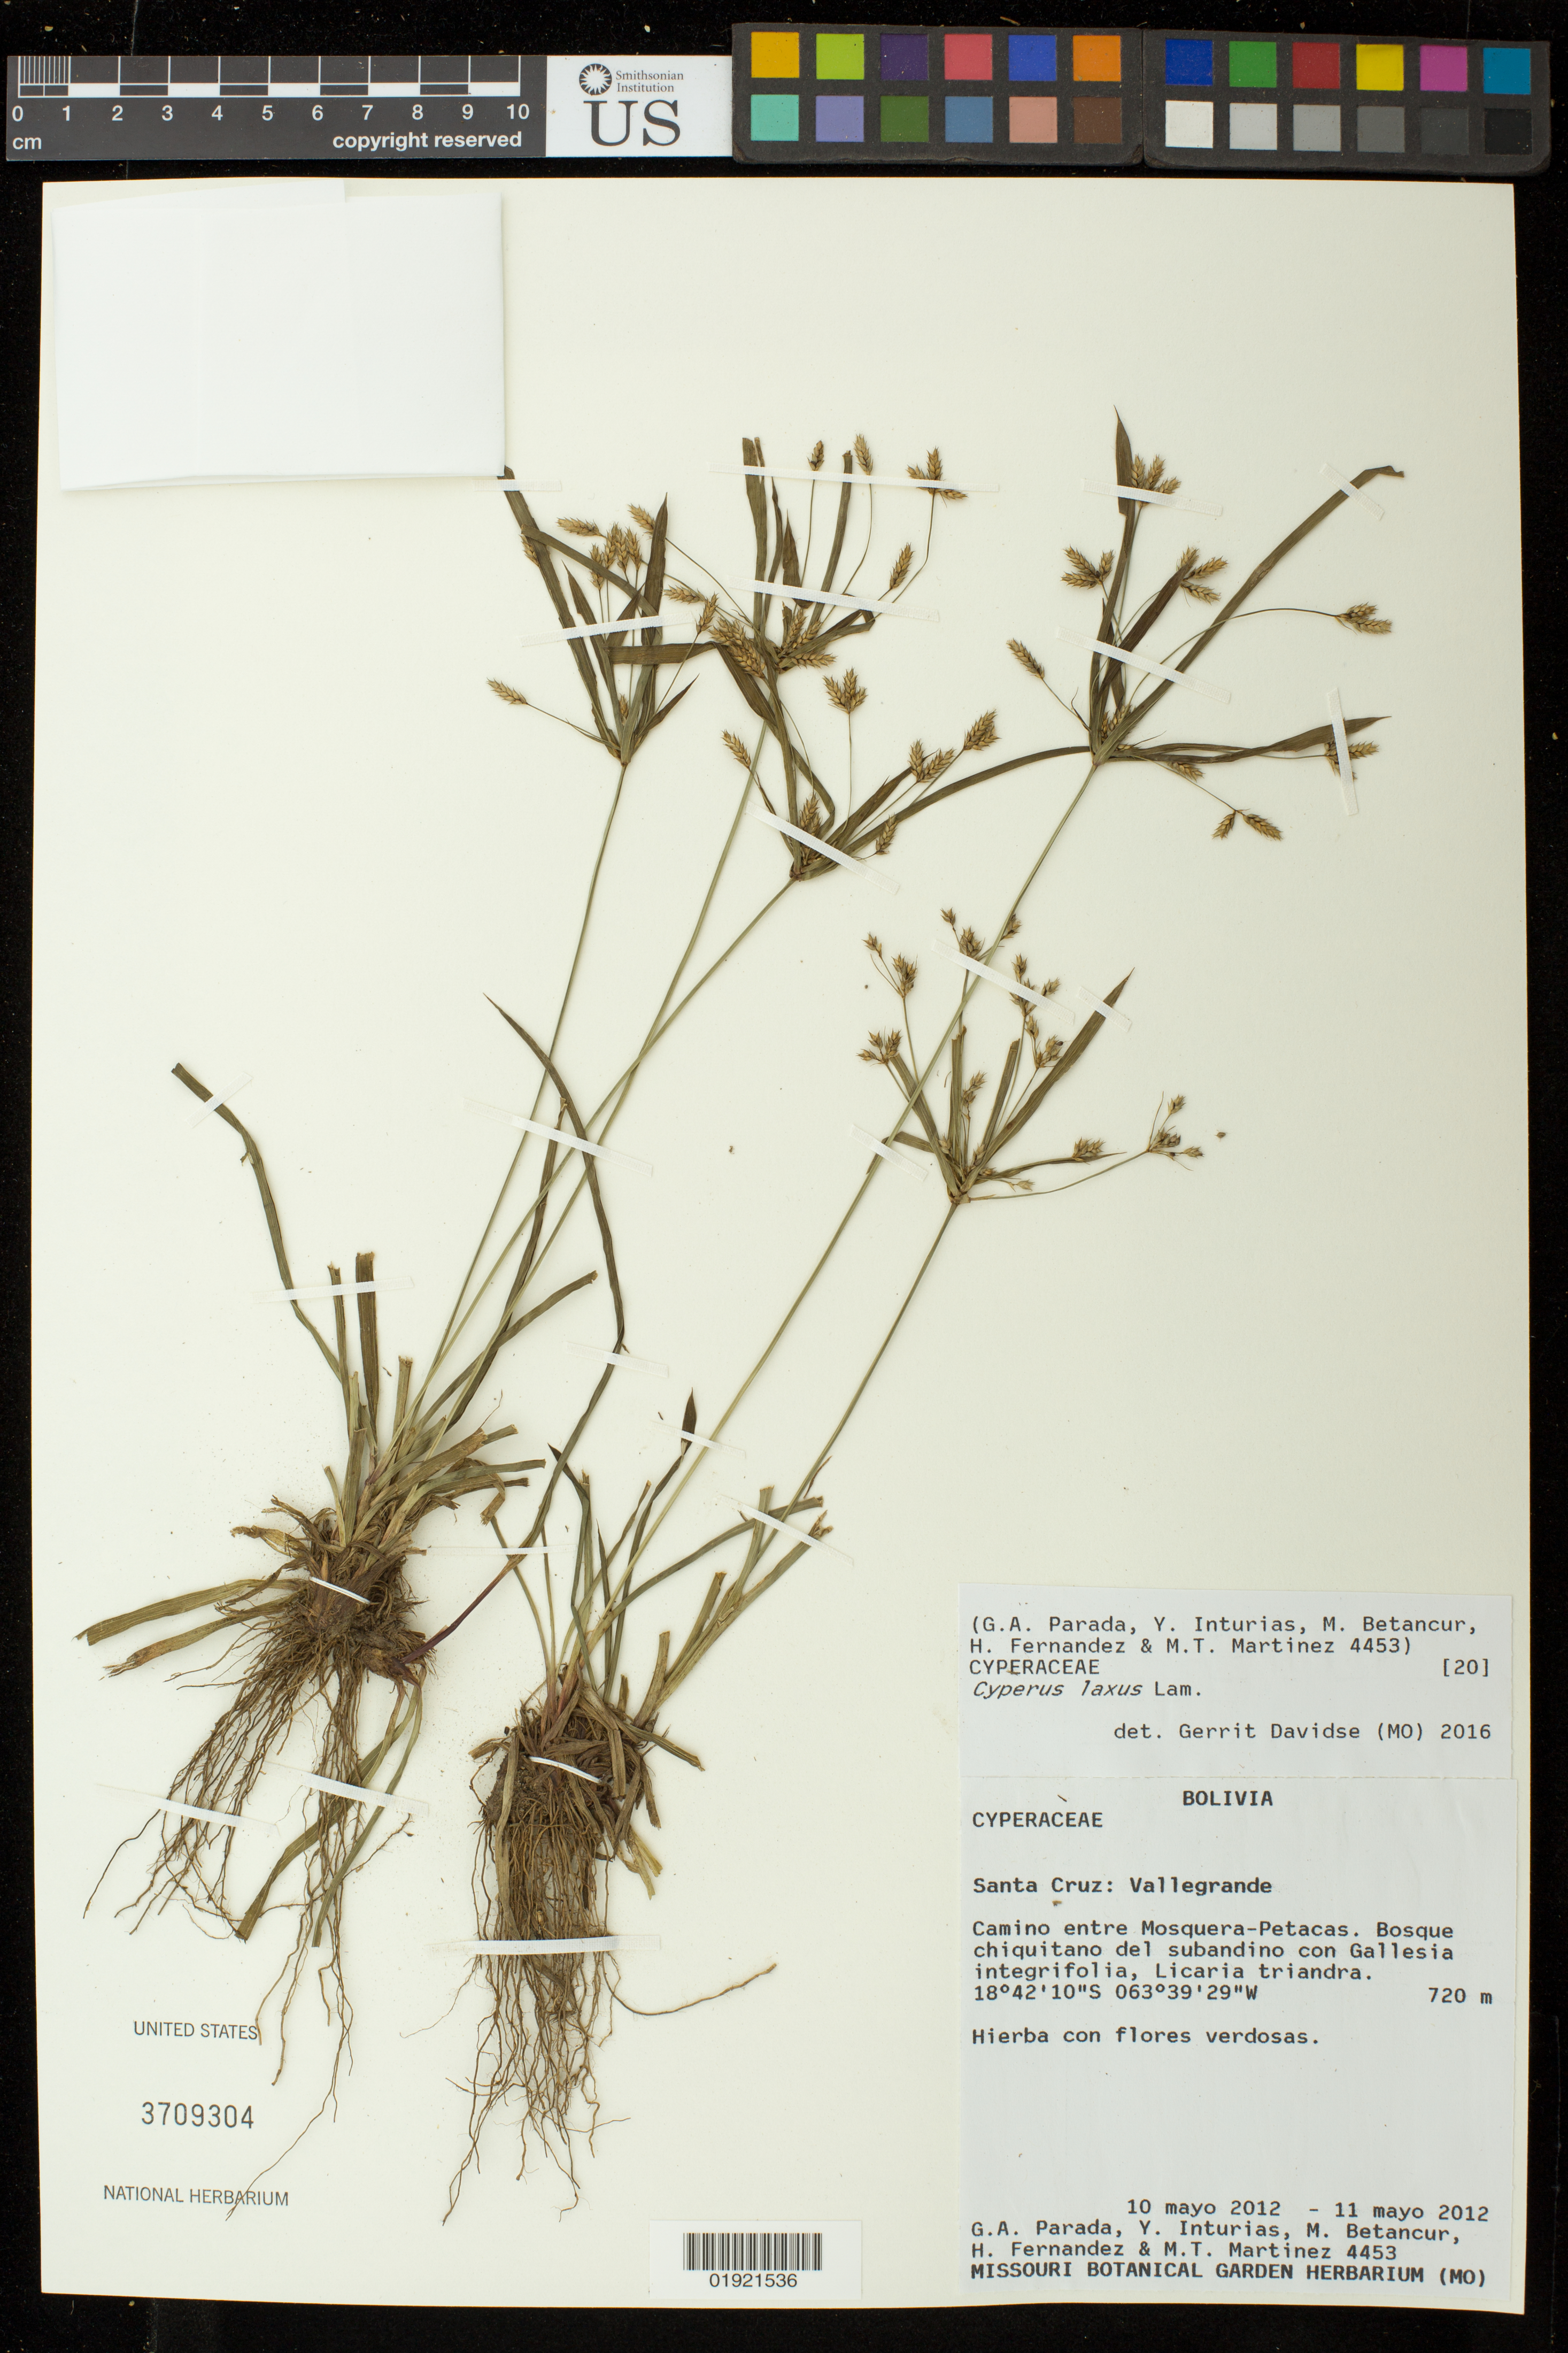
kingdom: Plantae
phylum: Tracheophyta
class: Liliopsida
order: Poales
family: Cyperaceae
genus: Cyperus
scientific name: Cyperus laxus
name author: Lam.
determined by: Davidse, Gerrit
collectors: G. Parada, Y. Inturias, Betancur, M., H. Fernandez & M. Martinez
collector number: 4453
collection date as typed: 10 mayo 2012 - 11 mayo 2012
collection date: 2012-05-10/2012-05-11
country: Bolivia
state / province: Santa Cruz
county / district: Vallegrande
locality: Camino entre Mosquera-Petacas. Bosque chiquitano del subandino con Gallesia integrifolia, Licaria triandra.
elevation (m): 720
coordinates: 18 42 10 S, 063 39 29 W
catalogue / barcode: US 3709304